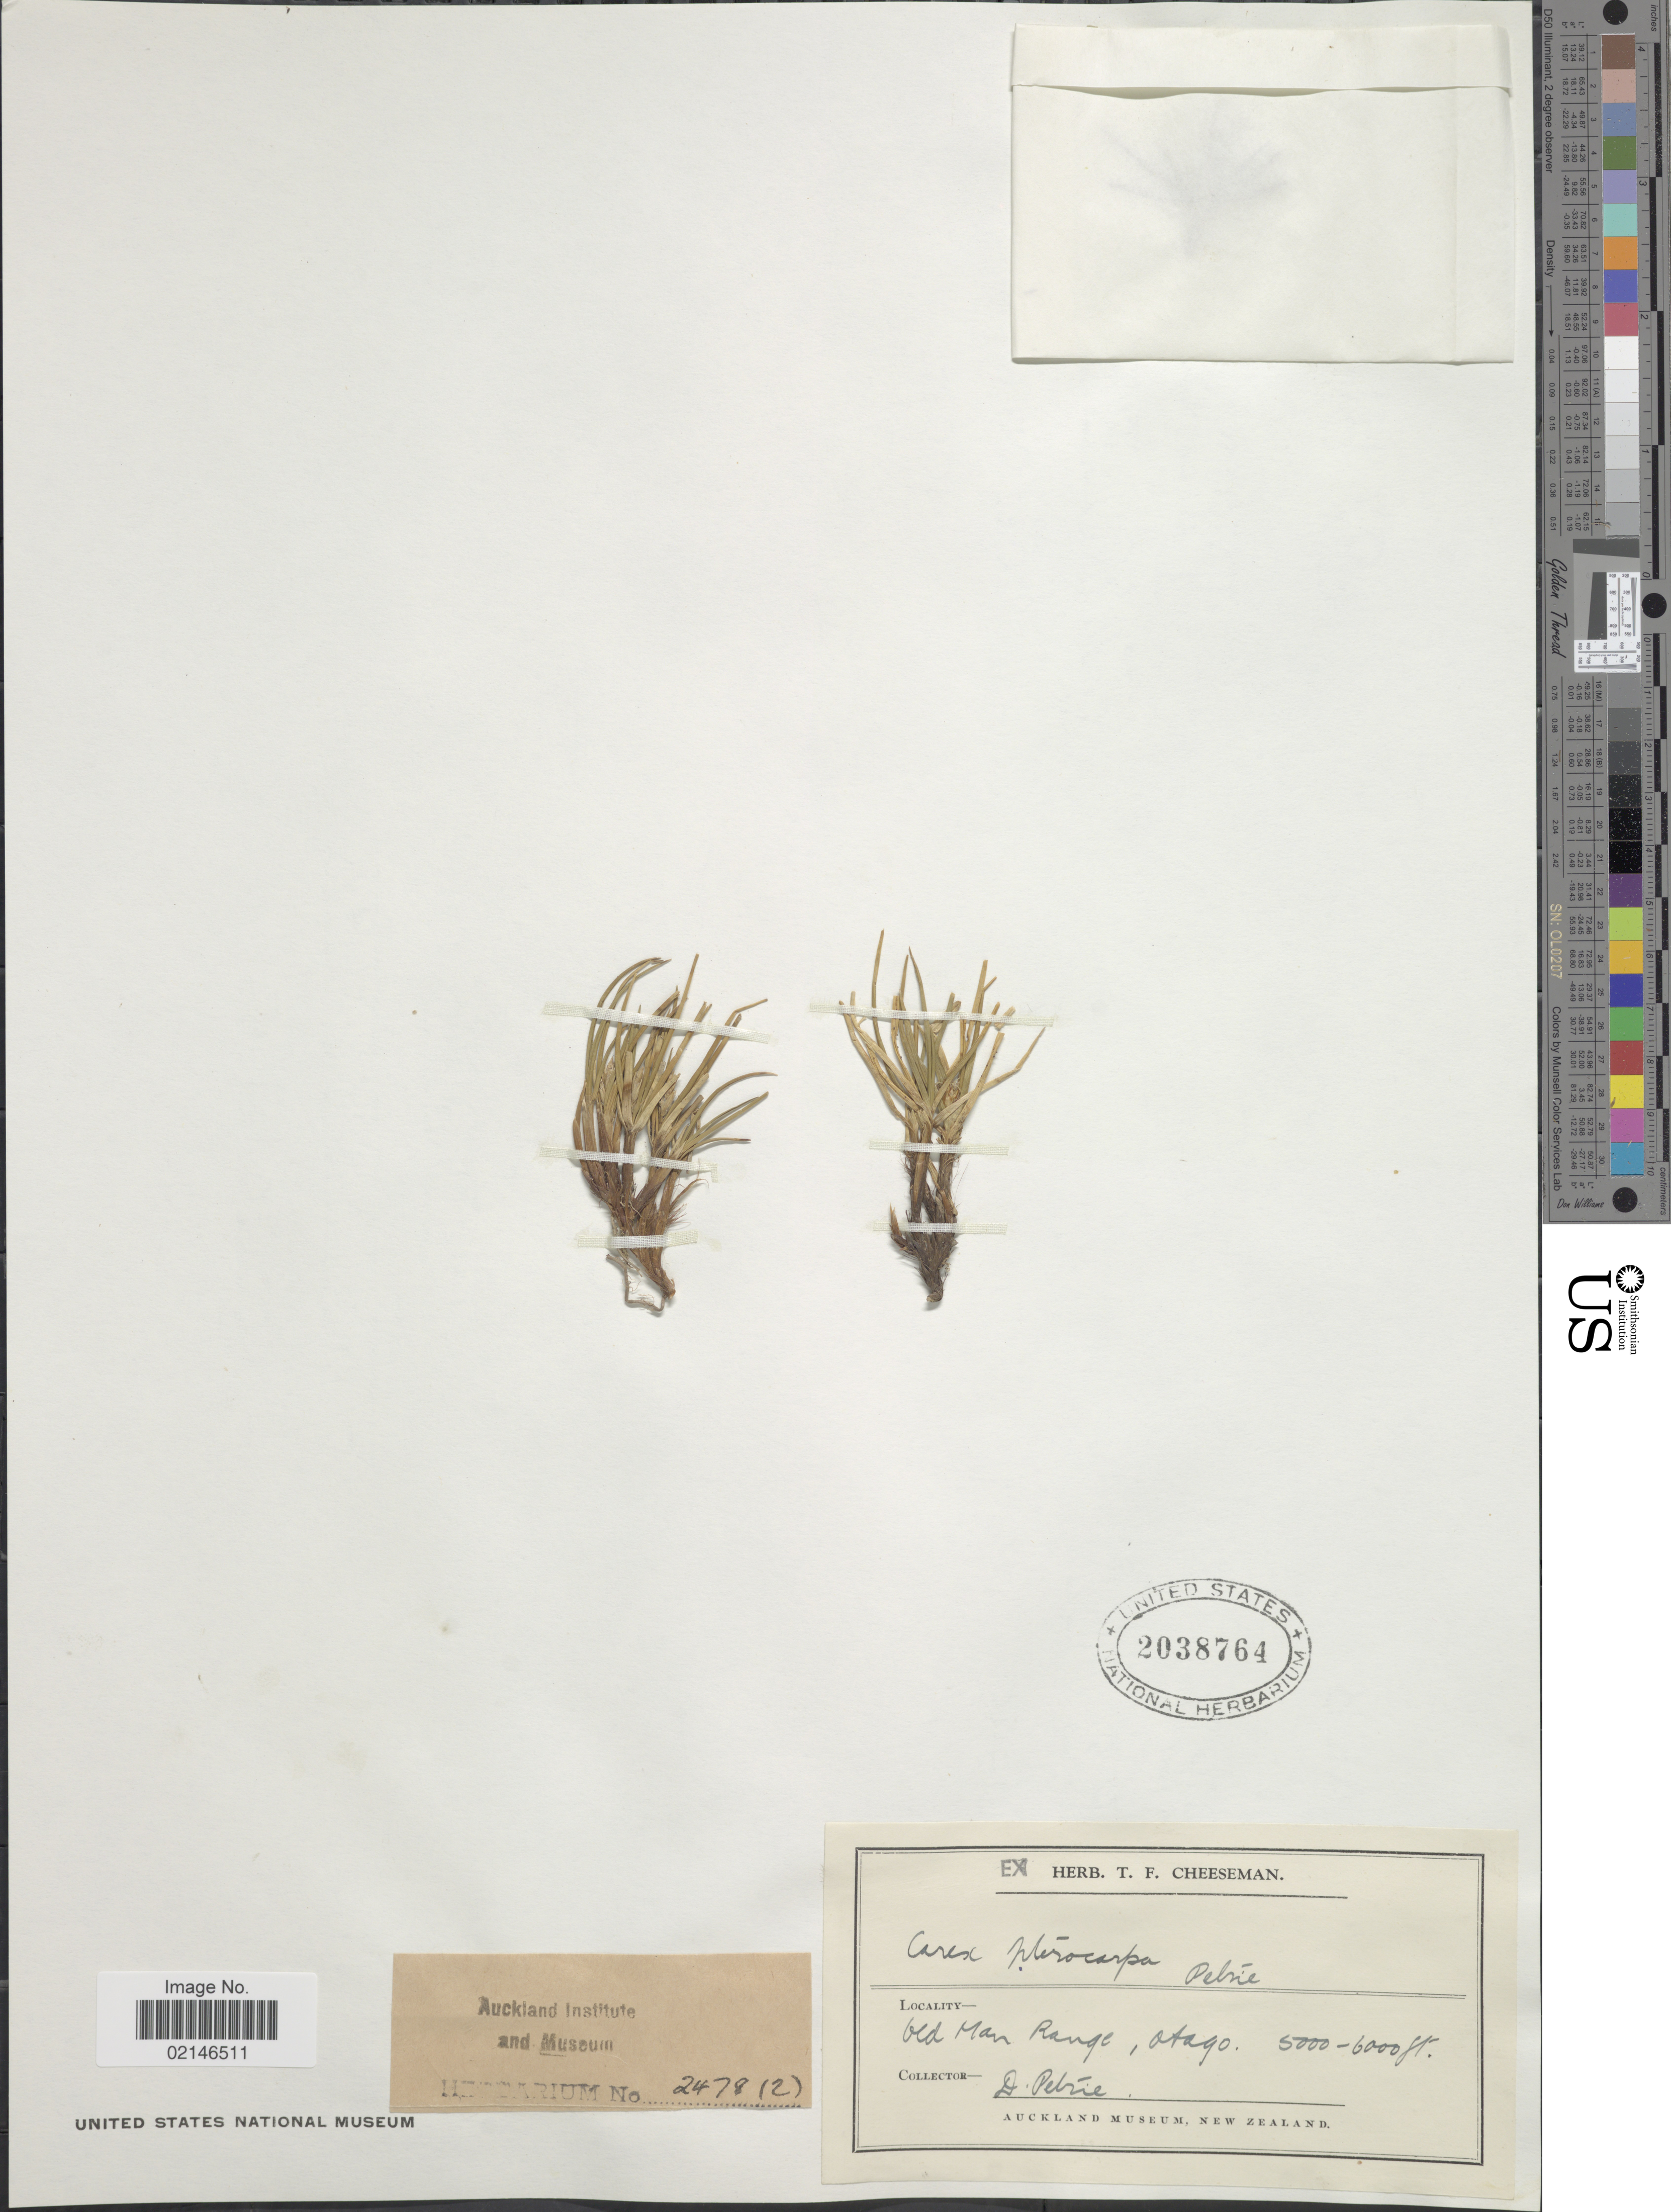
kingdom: Plantae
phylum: Tracheophyta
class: Liliopsida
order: Poales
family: Cyperaceae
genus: Carex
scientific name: Carex pterocarpa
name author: Petrie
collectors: D. Petrie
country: New Zealand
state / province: Otago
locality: Old Man Range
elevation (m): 1524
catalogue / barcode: US 2038764